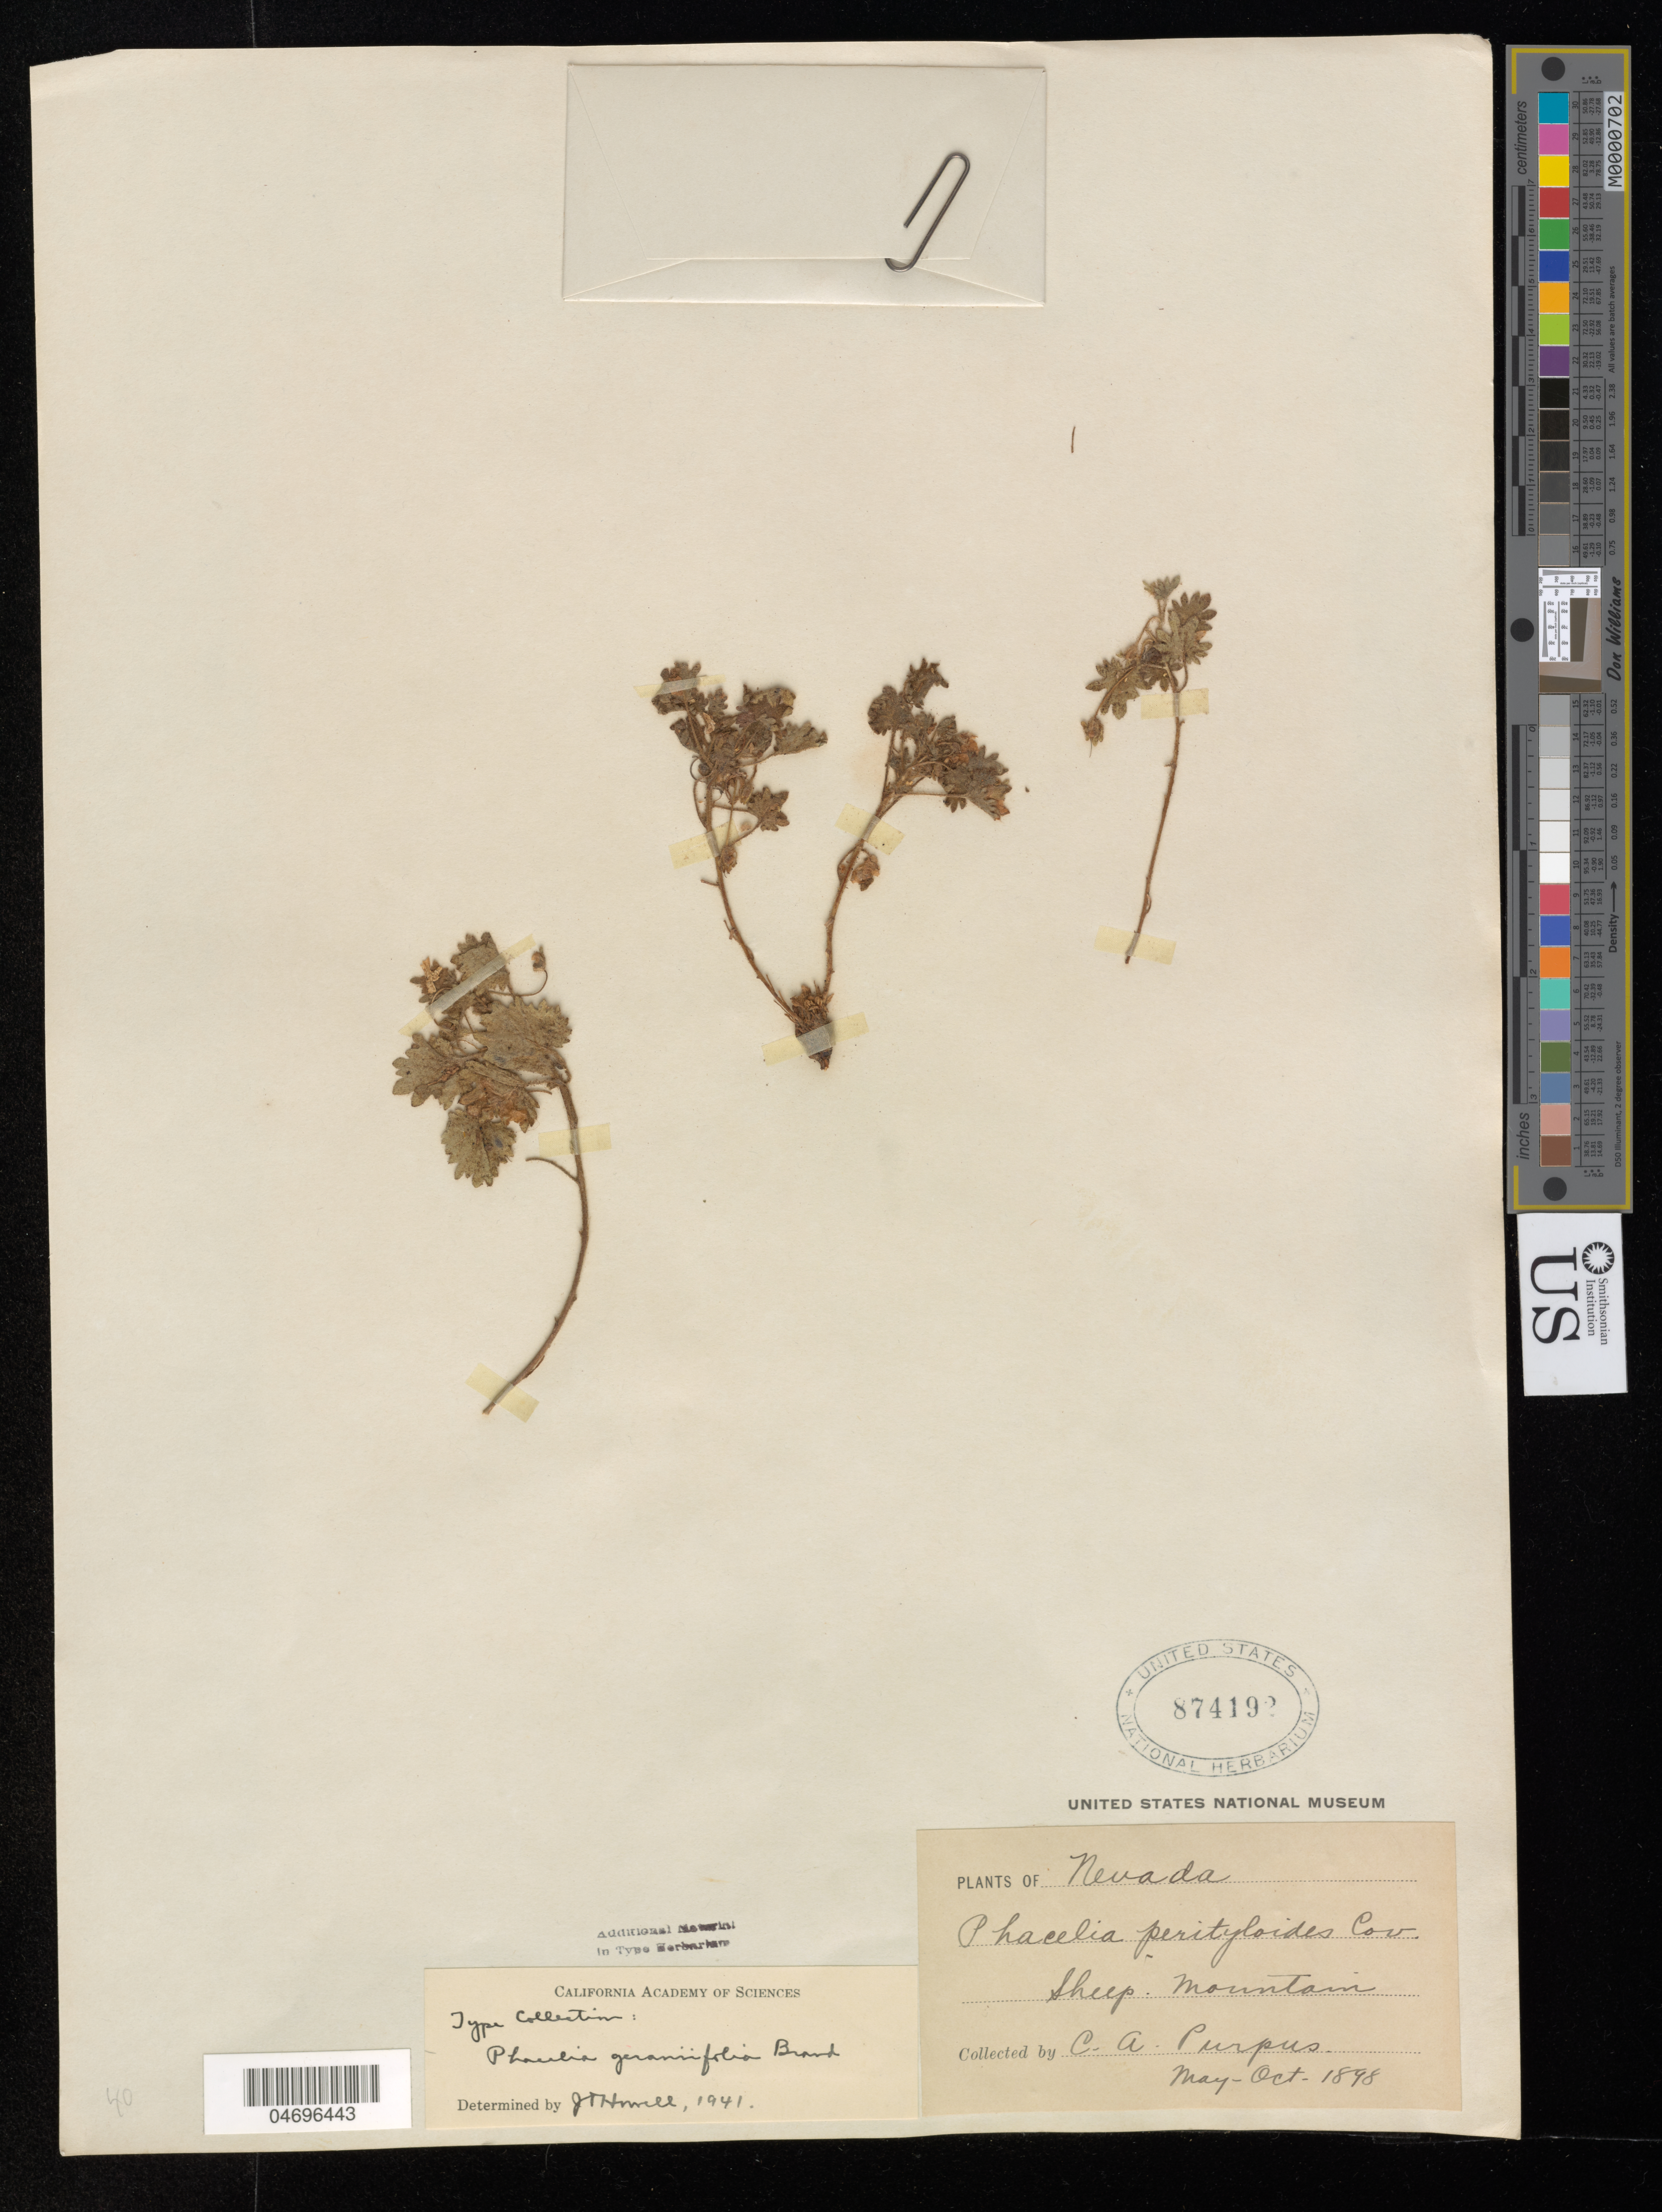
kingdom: Plantae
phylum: Tracheophyta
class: Magnoliopsida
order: Boraginales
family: Hydrophyllaceae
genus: Phacelia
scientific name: Phacelia geraniifolia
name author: Brand in Engl.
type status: Type Collection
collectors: C. A. Purpus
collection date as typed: May 1898 to -- Oct 1898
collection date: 1898-05/1898-10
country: United States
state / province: Nevada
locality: Sheep Mountains.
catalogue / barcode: US 874192